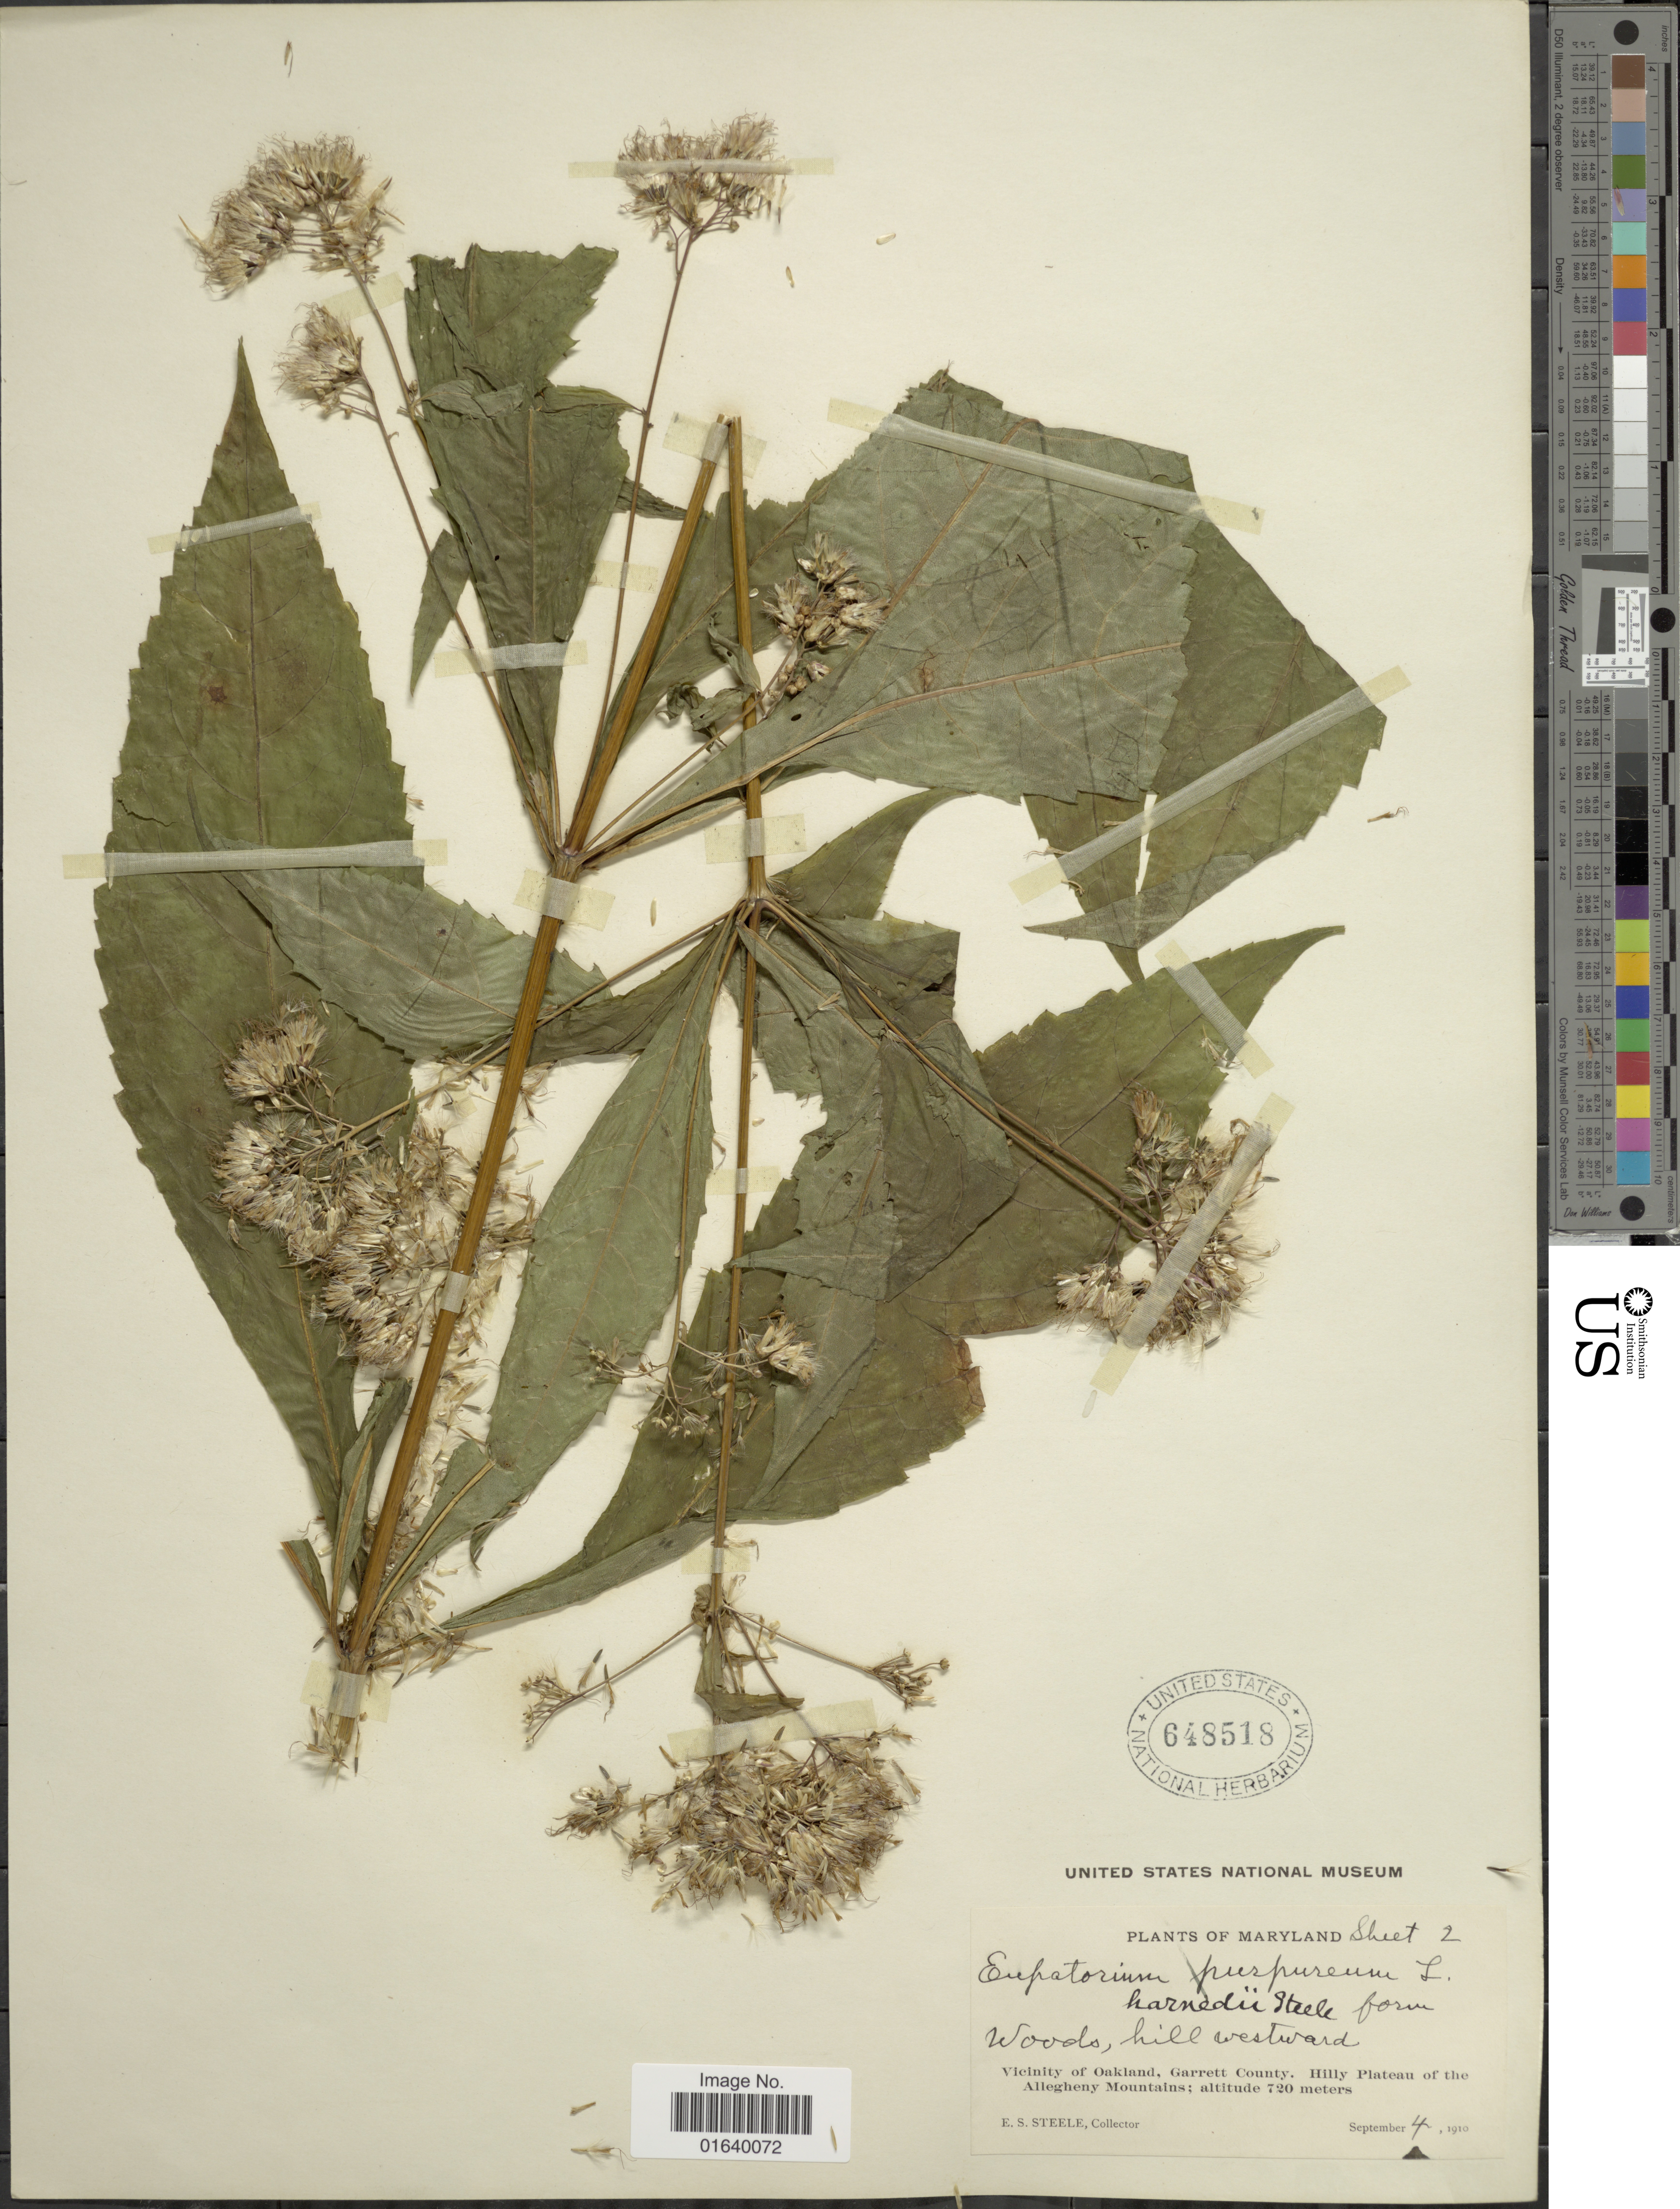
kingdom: Plantae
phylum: Tracheophyta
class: Magnoliopsida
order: Asterales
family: Asteraceae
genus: Eupatorium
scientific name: Eupatorium purpureum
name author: (L.) E.E. Lamont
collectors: E. Steele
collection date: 1910-09-04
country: United States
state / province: Maryland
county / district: Garrett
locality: Woods, hill westward, Vicinity of Oakland Garrett County. Hilly Plateau of the Allegheny Mountains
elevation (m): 720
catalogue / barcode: US 648518